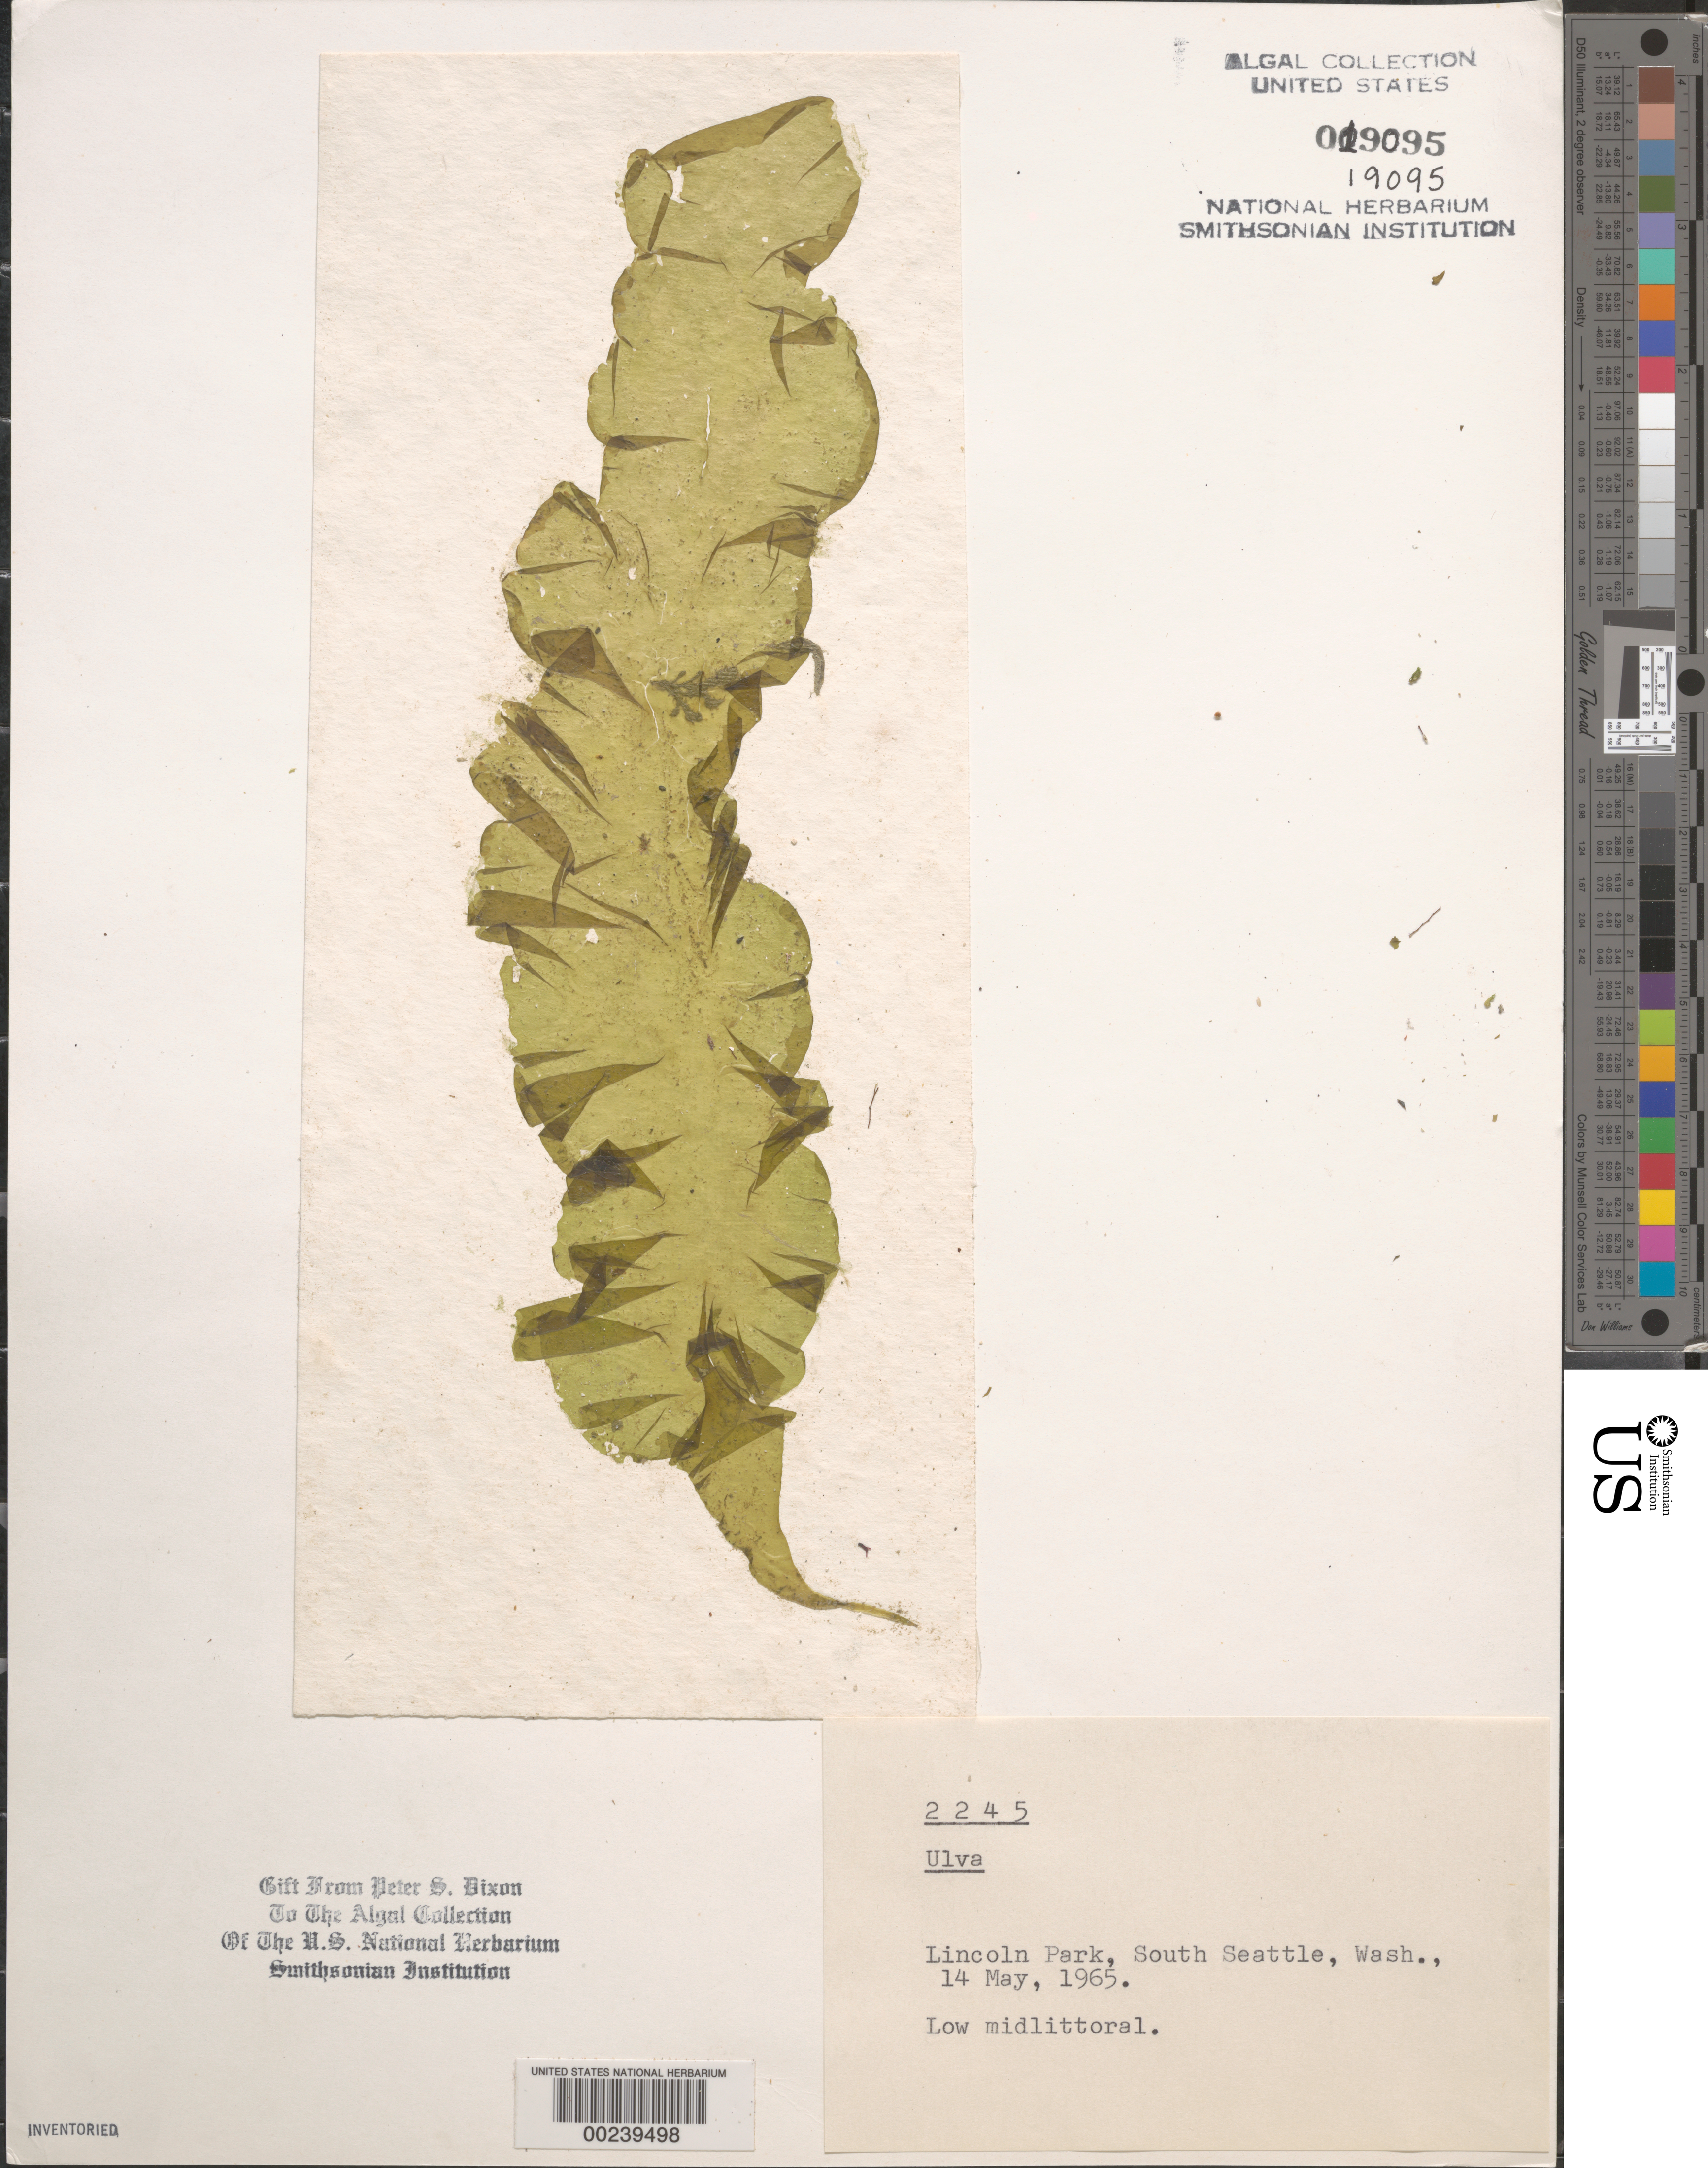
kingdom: Plantae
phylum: Chlorophyta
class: Ulvophyceae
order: Ulvales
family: Ulvaceae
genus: Ulva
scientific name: Ulva sp.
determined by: Dixon, P. S.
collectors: P. S. Dixon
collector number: PSD 2245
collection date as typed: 14 May 1965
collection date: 1965-05-14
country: United States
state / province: Washington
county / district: King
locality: South Seattle, Lincoln Park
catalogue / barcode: US 19095